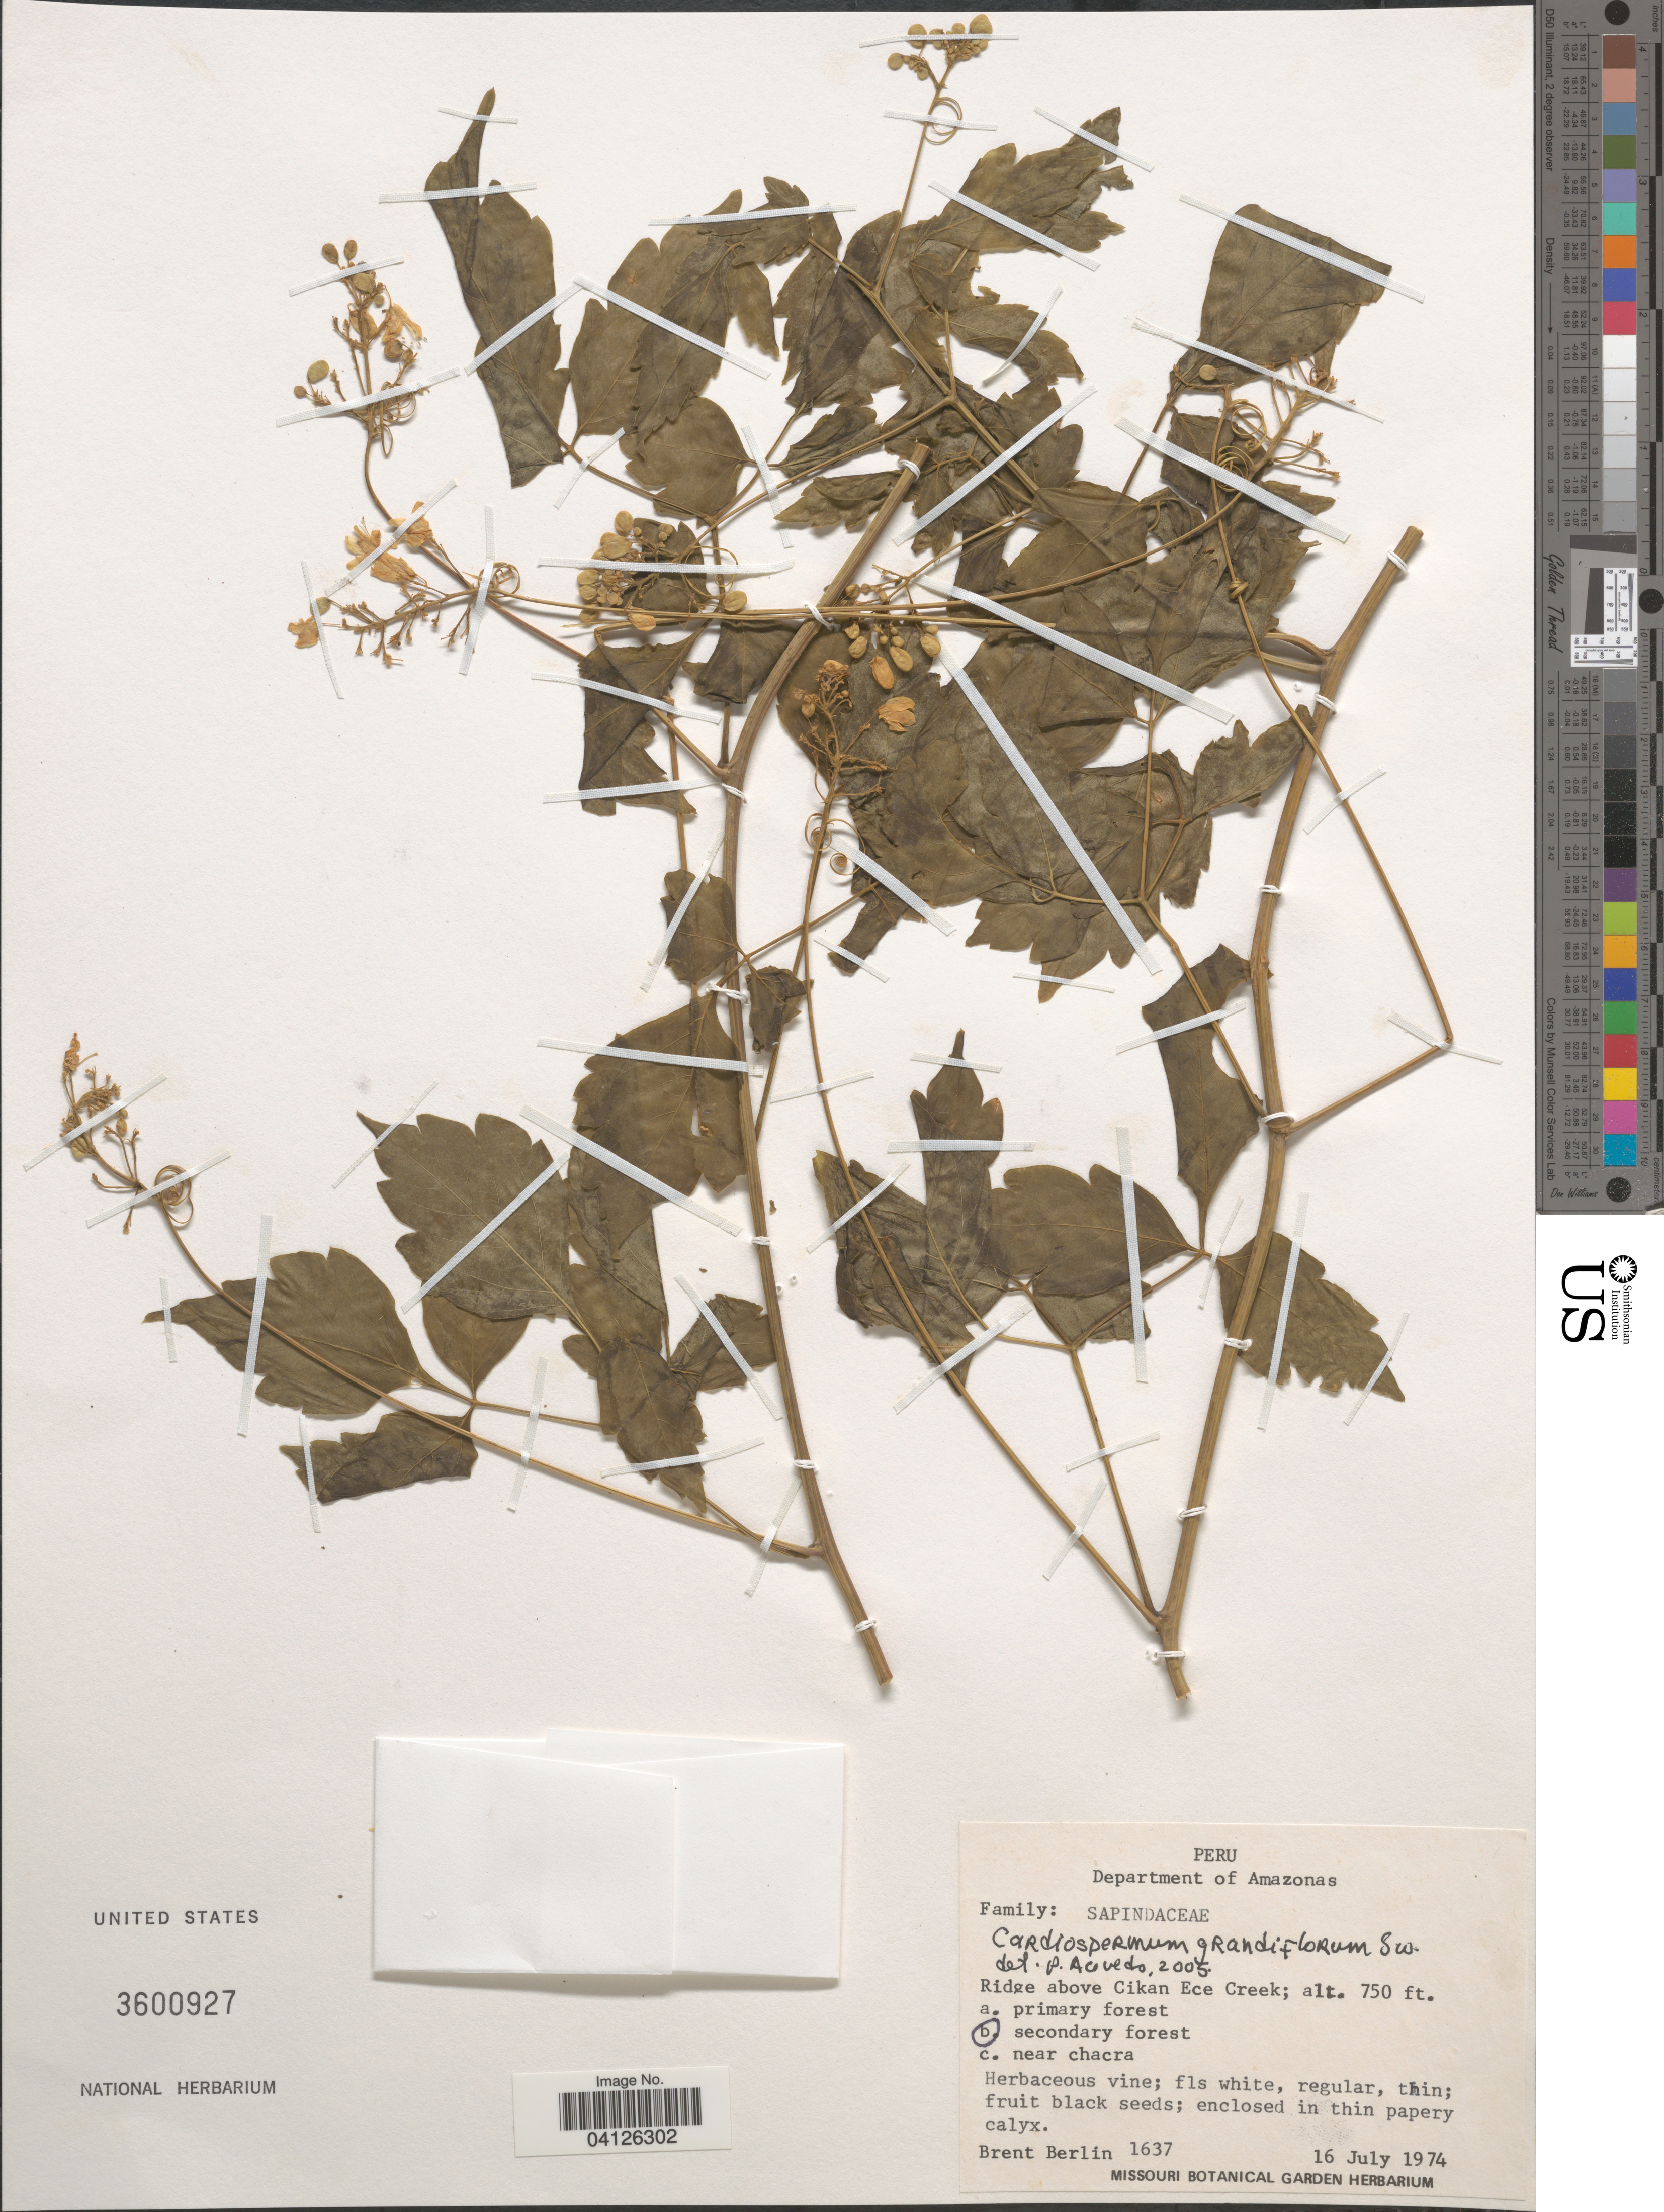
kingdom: Plantae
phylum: Tracheophyta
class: Magnoliopsida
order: Sapindales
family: Sapindaceae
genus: Cardiospermum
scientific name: Cardiospermum grandiflorum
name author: Sw.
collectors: B. Berlin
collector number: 1637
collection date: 1974-07-16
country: Peru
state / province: Amazonas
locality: Department of Amazonas. Ridge above Cikan Ece Creek.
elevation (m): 229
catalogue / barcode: US 3600927